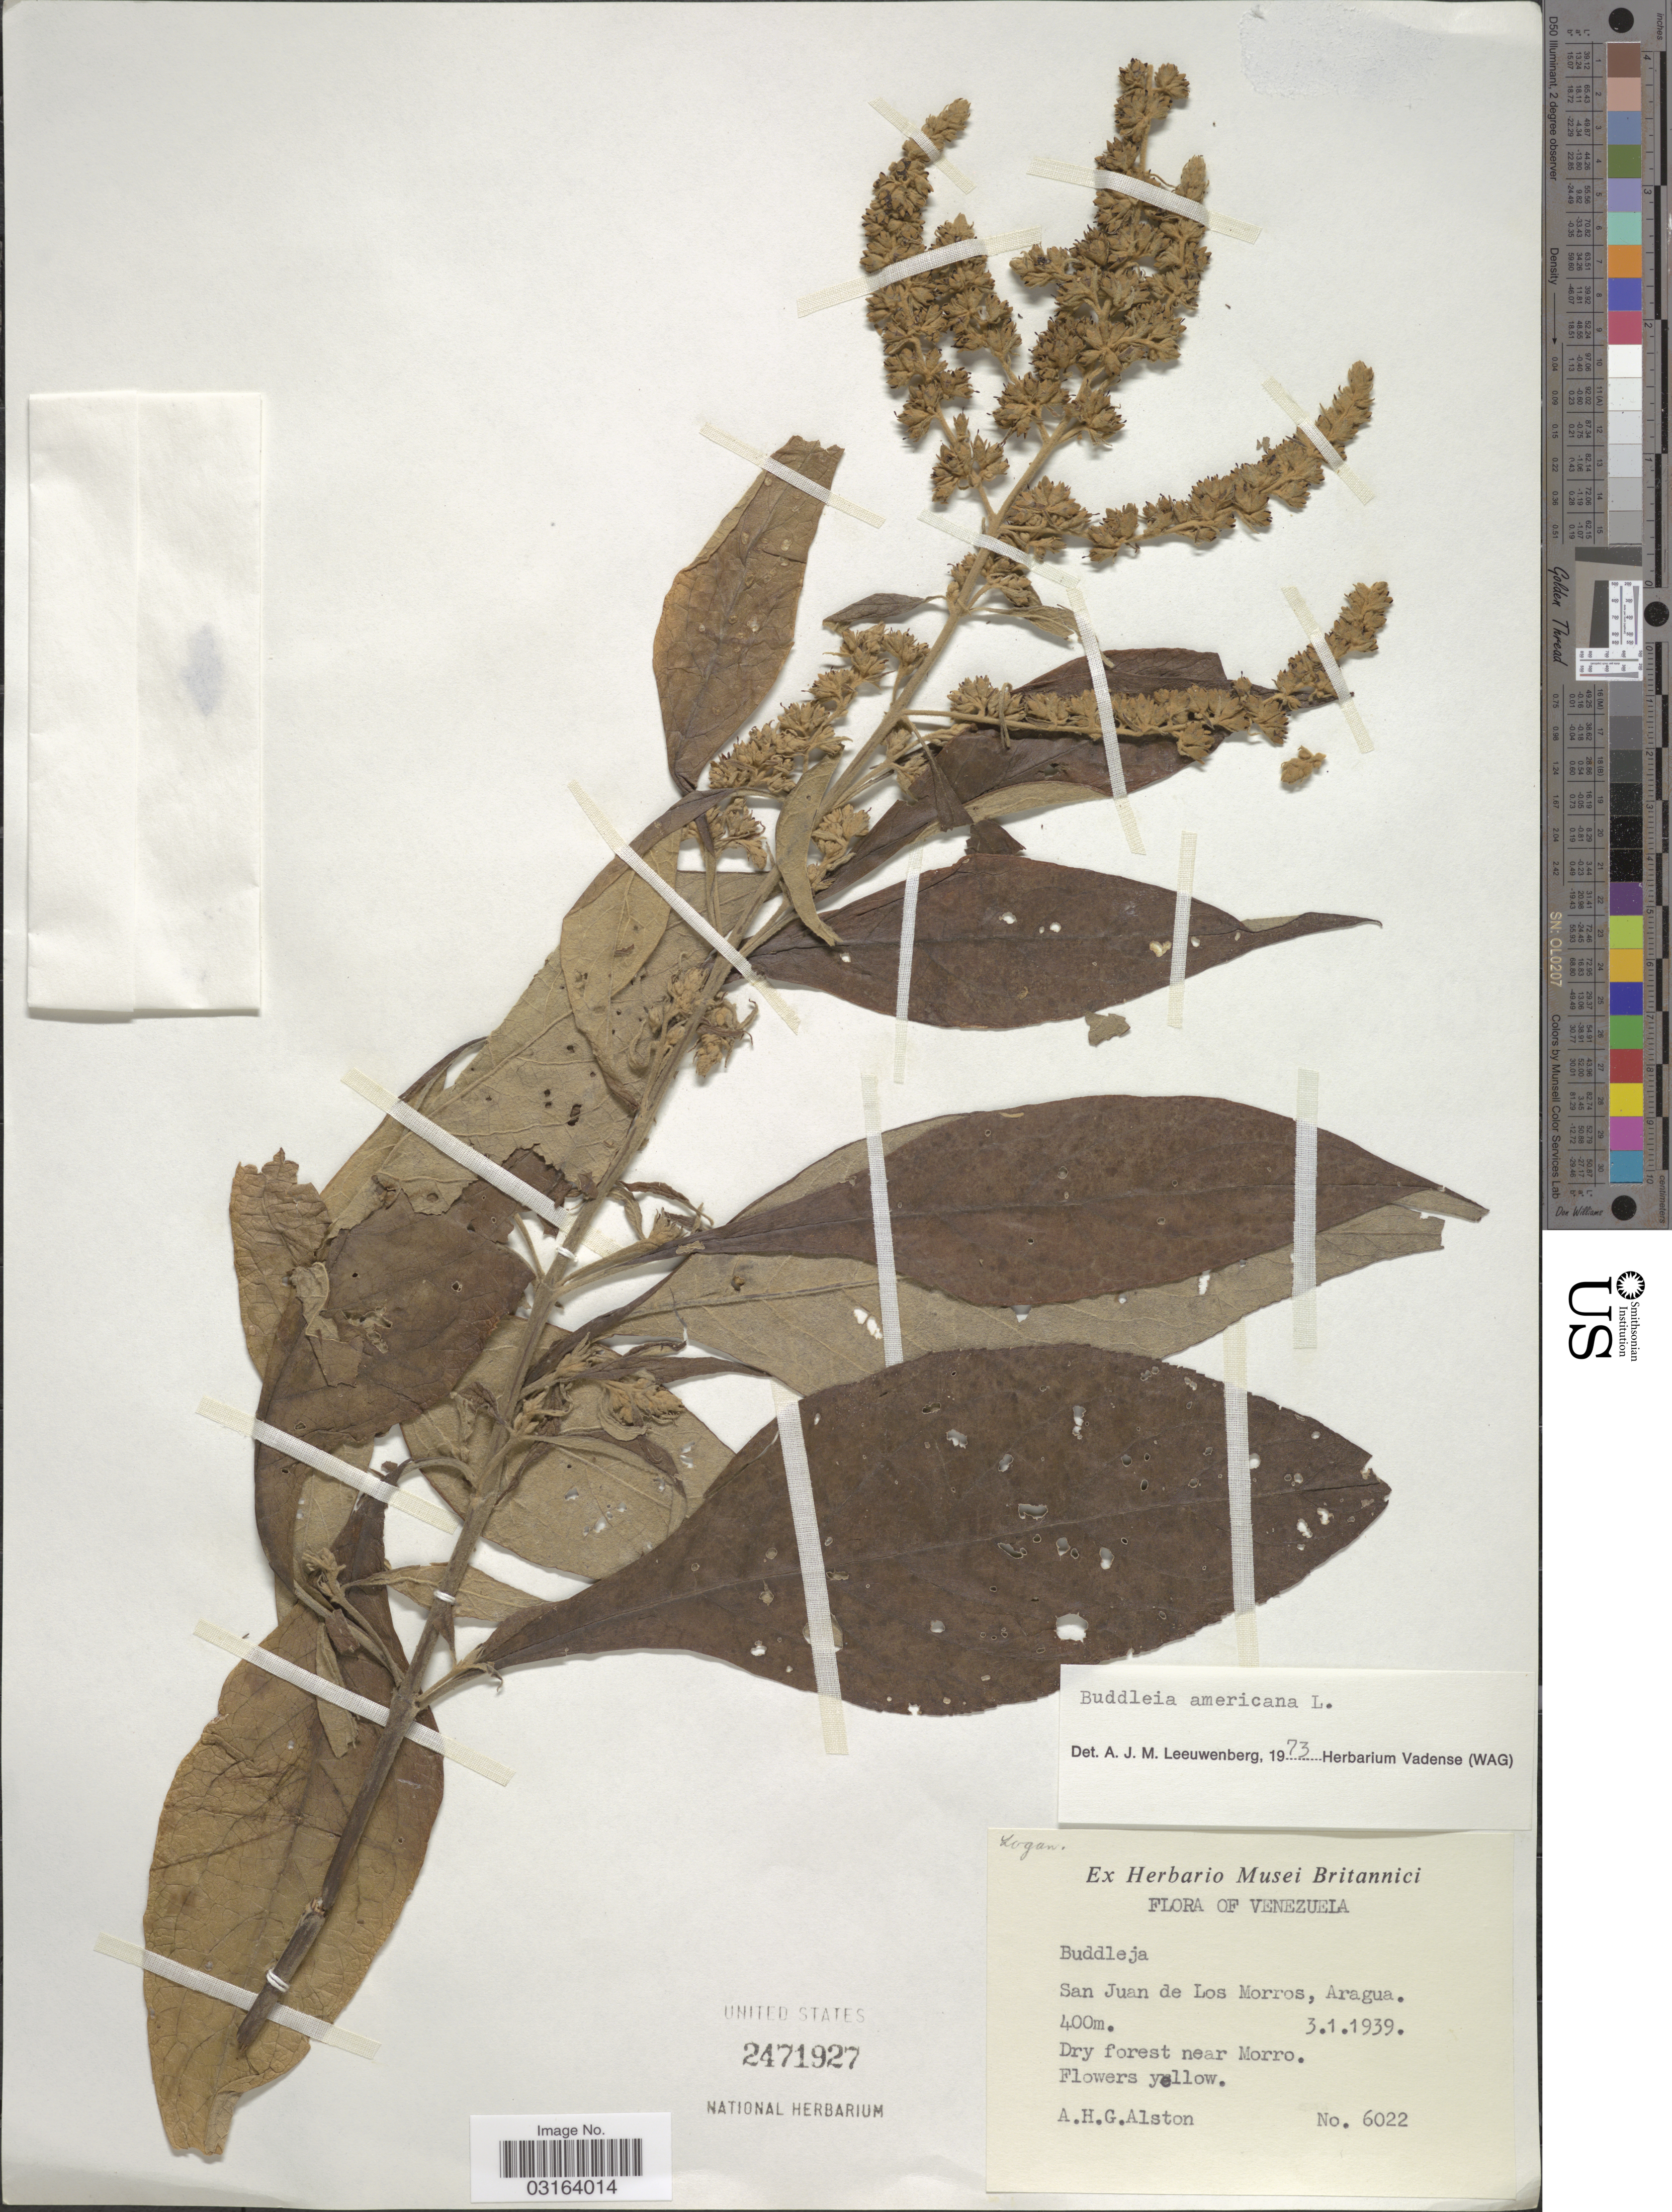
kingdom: Plantae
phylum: Tracheophyta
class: Magnoliopsida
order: Lamiales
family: Scrophulariaceae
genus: Buddleja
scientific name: Buddleja americana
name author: L.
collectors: A. H. Alston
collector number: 6022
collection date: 1939-01-03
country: Venezuela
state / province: Aragua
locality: San Juan de Los Morros. Near Morro.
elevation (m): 400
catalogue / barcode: US 2471927